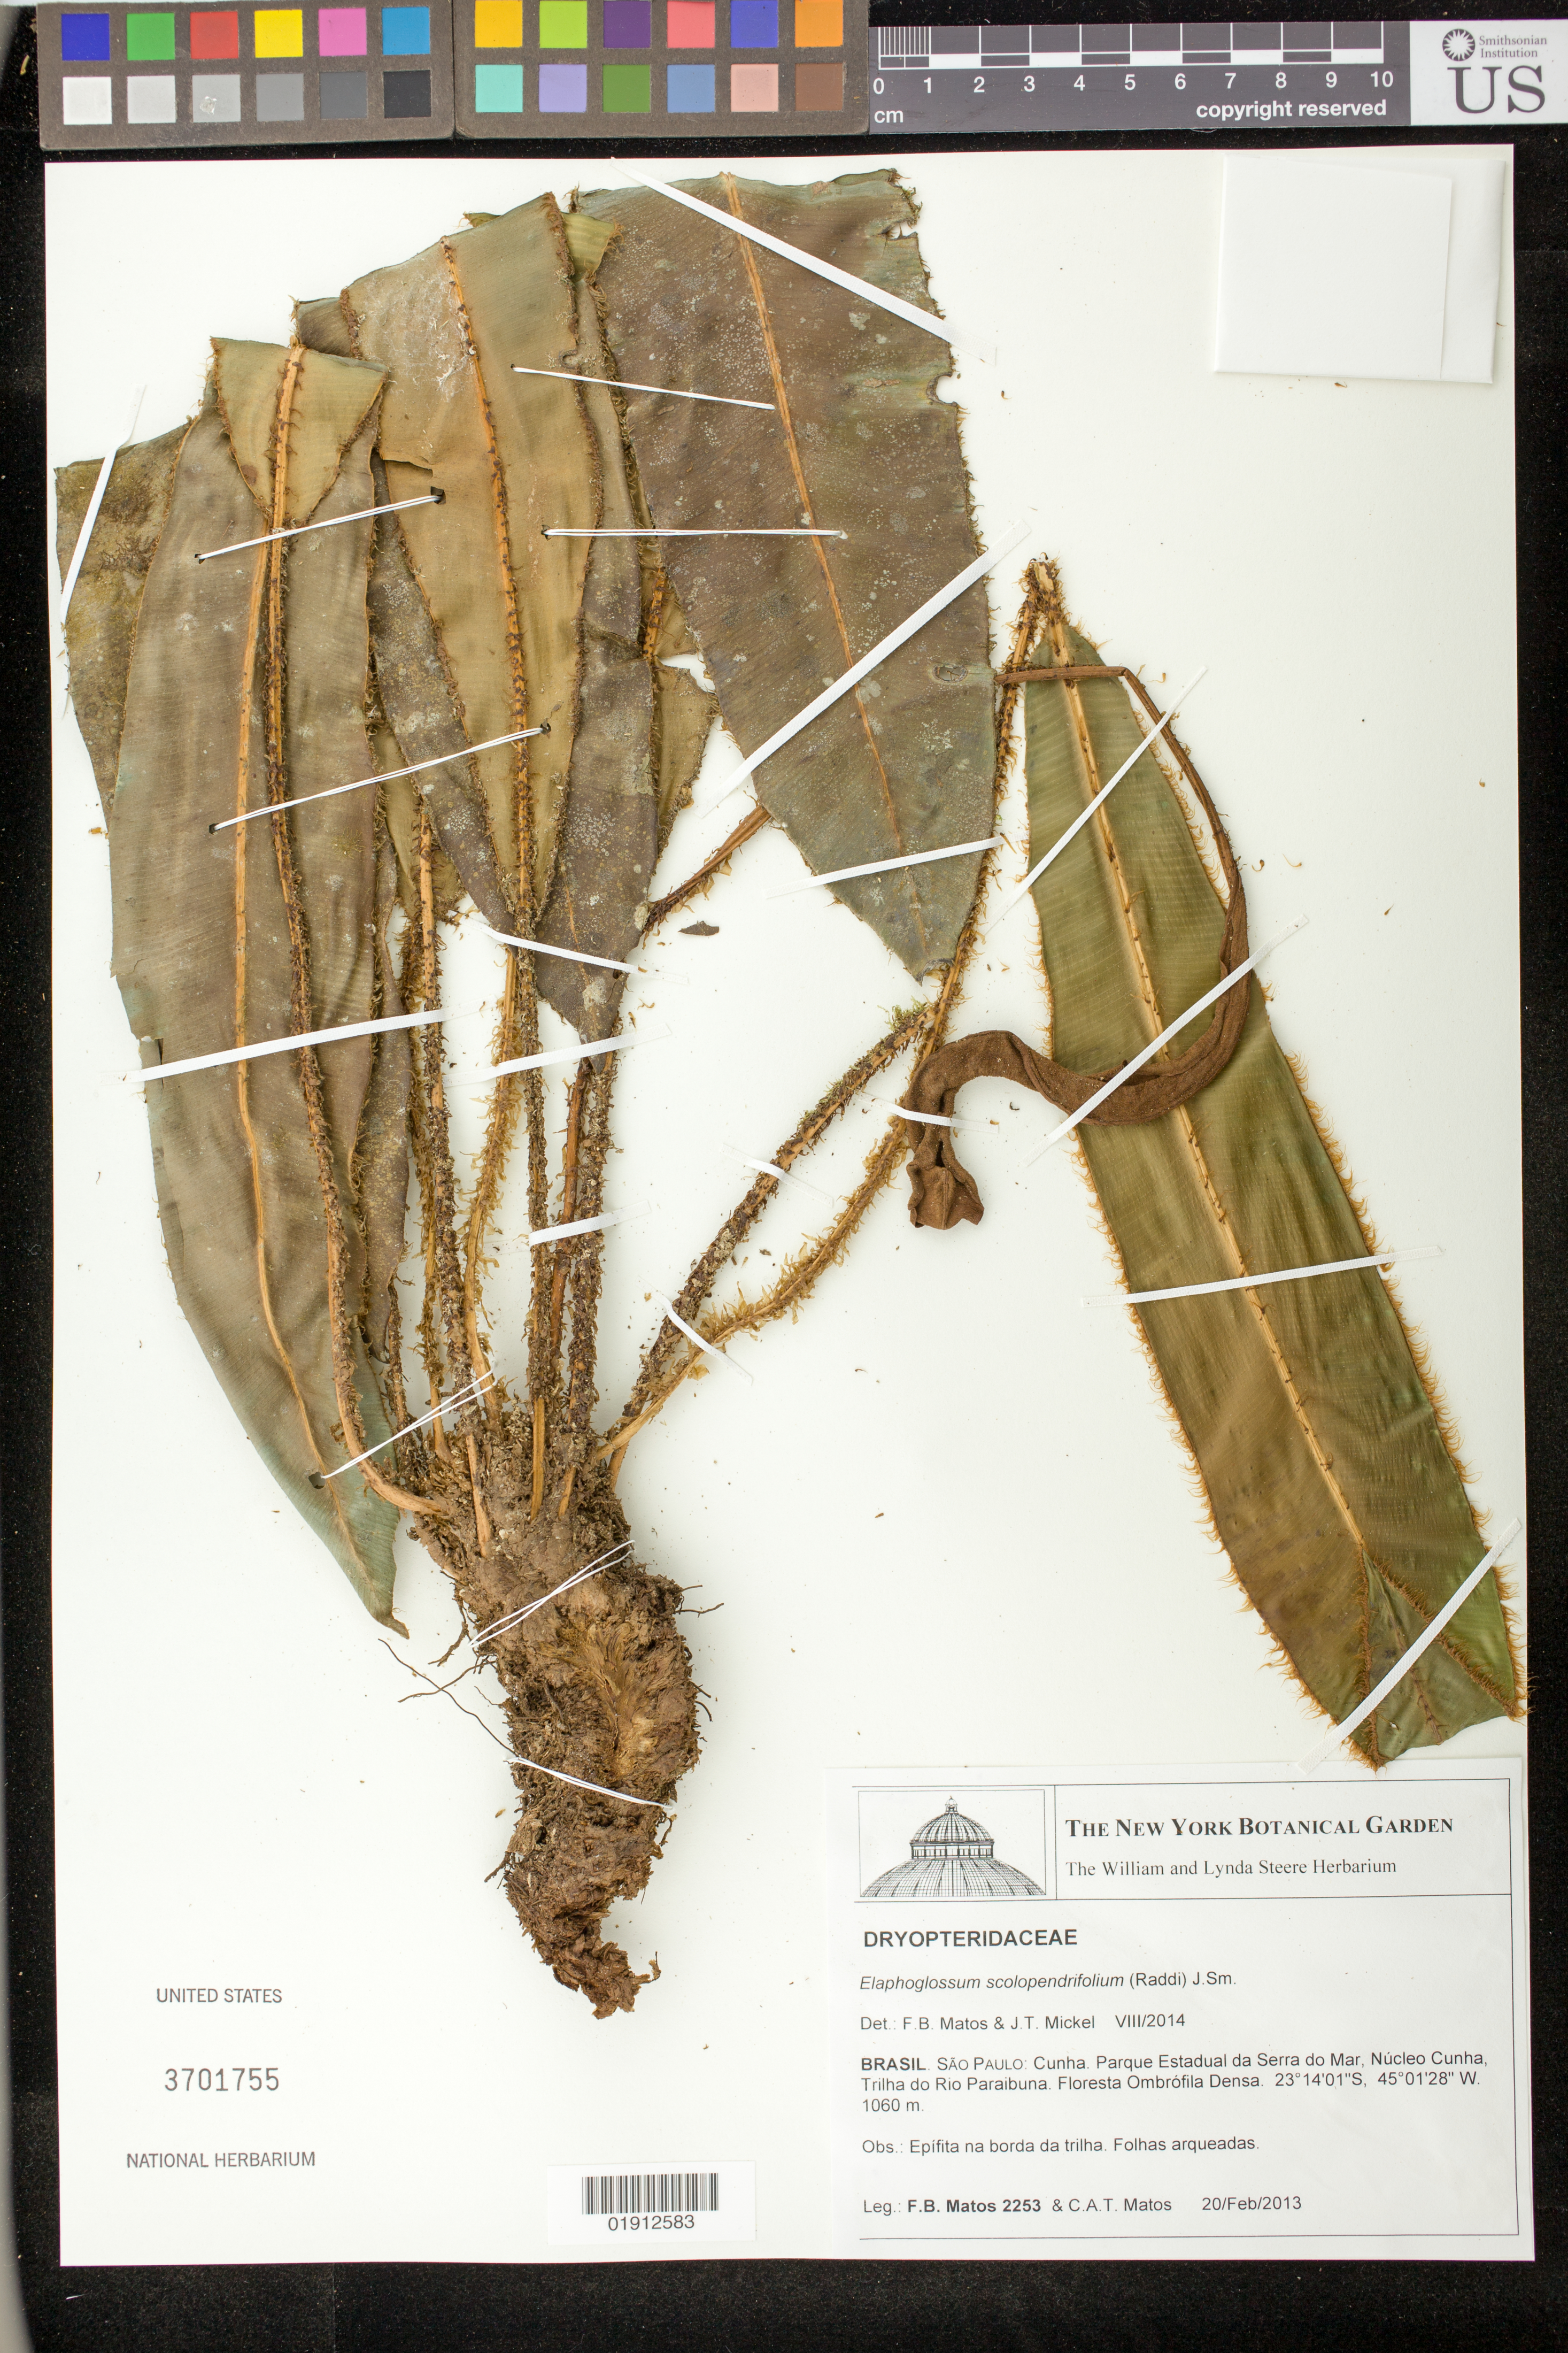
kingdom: Plantae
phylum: Tracheophyta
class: Polypodiopsida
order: Polypodiales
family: Dryopteridaceae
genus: Elaphoglossum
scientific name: Elaphoglossum scolopendrifolium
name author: (Raddi) J. Sm.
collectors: F. Matos & C. Matos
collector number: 2253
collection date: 2013-02-20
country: Brazil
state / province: São Paulo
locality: Cunha, Parque Estadual da Serra do Mar, Nucleo Cunha, Trilha do Rio Paraibuna.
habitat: Epifita na borda da trilha.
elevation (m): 1060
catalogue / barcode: US 3701755